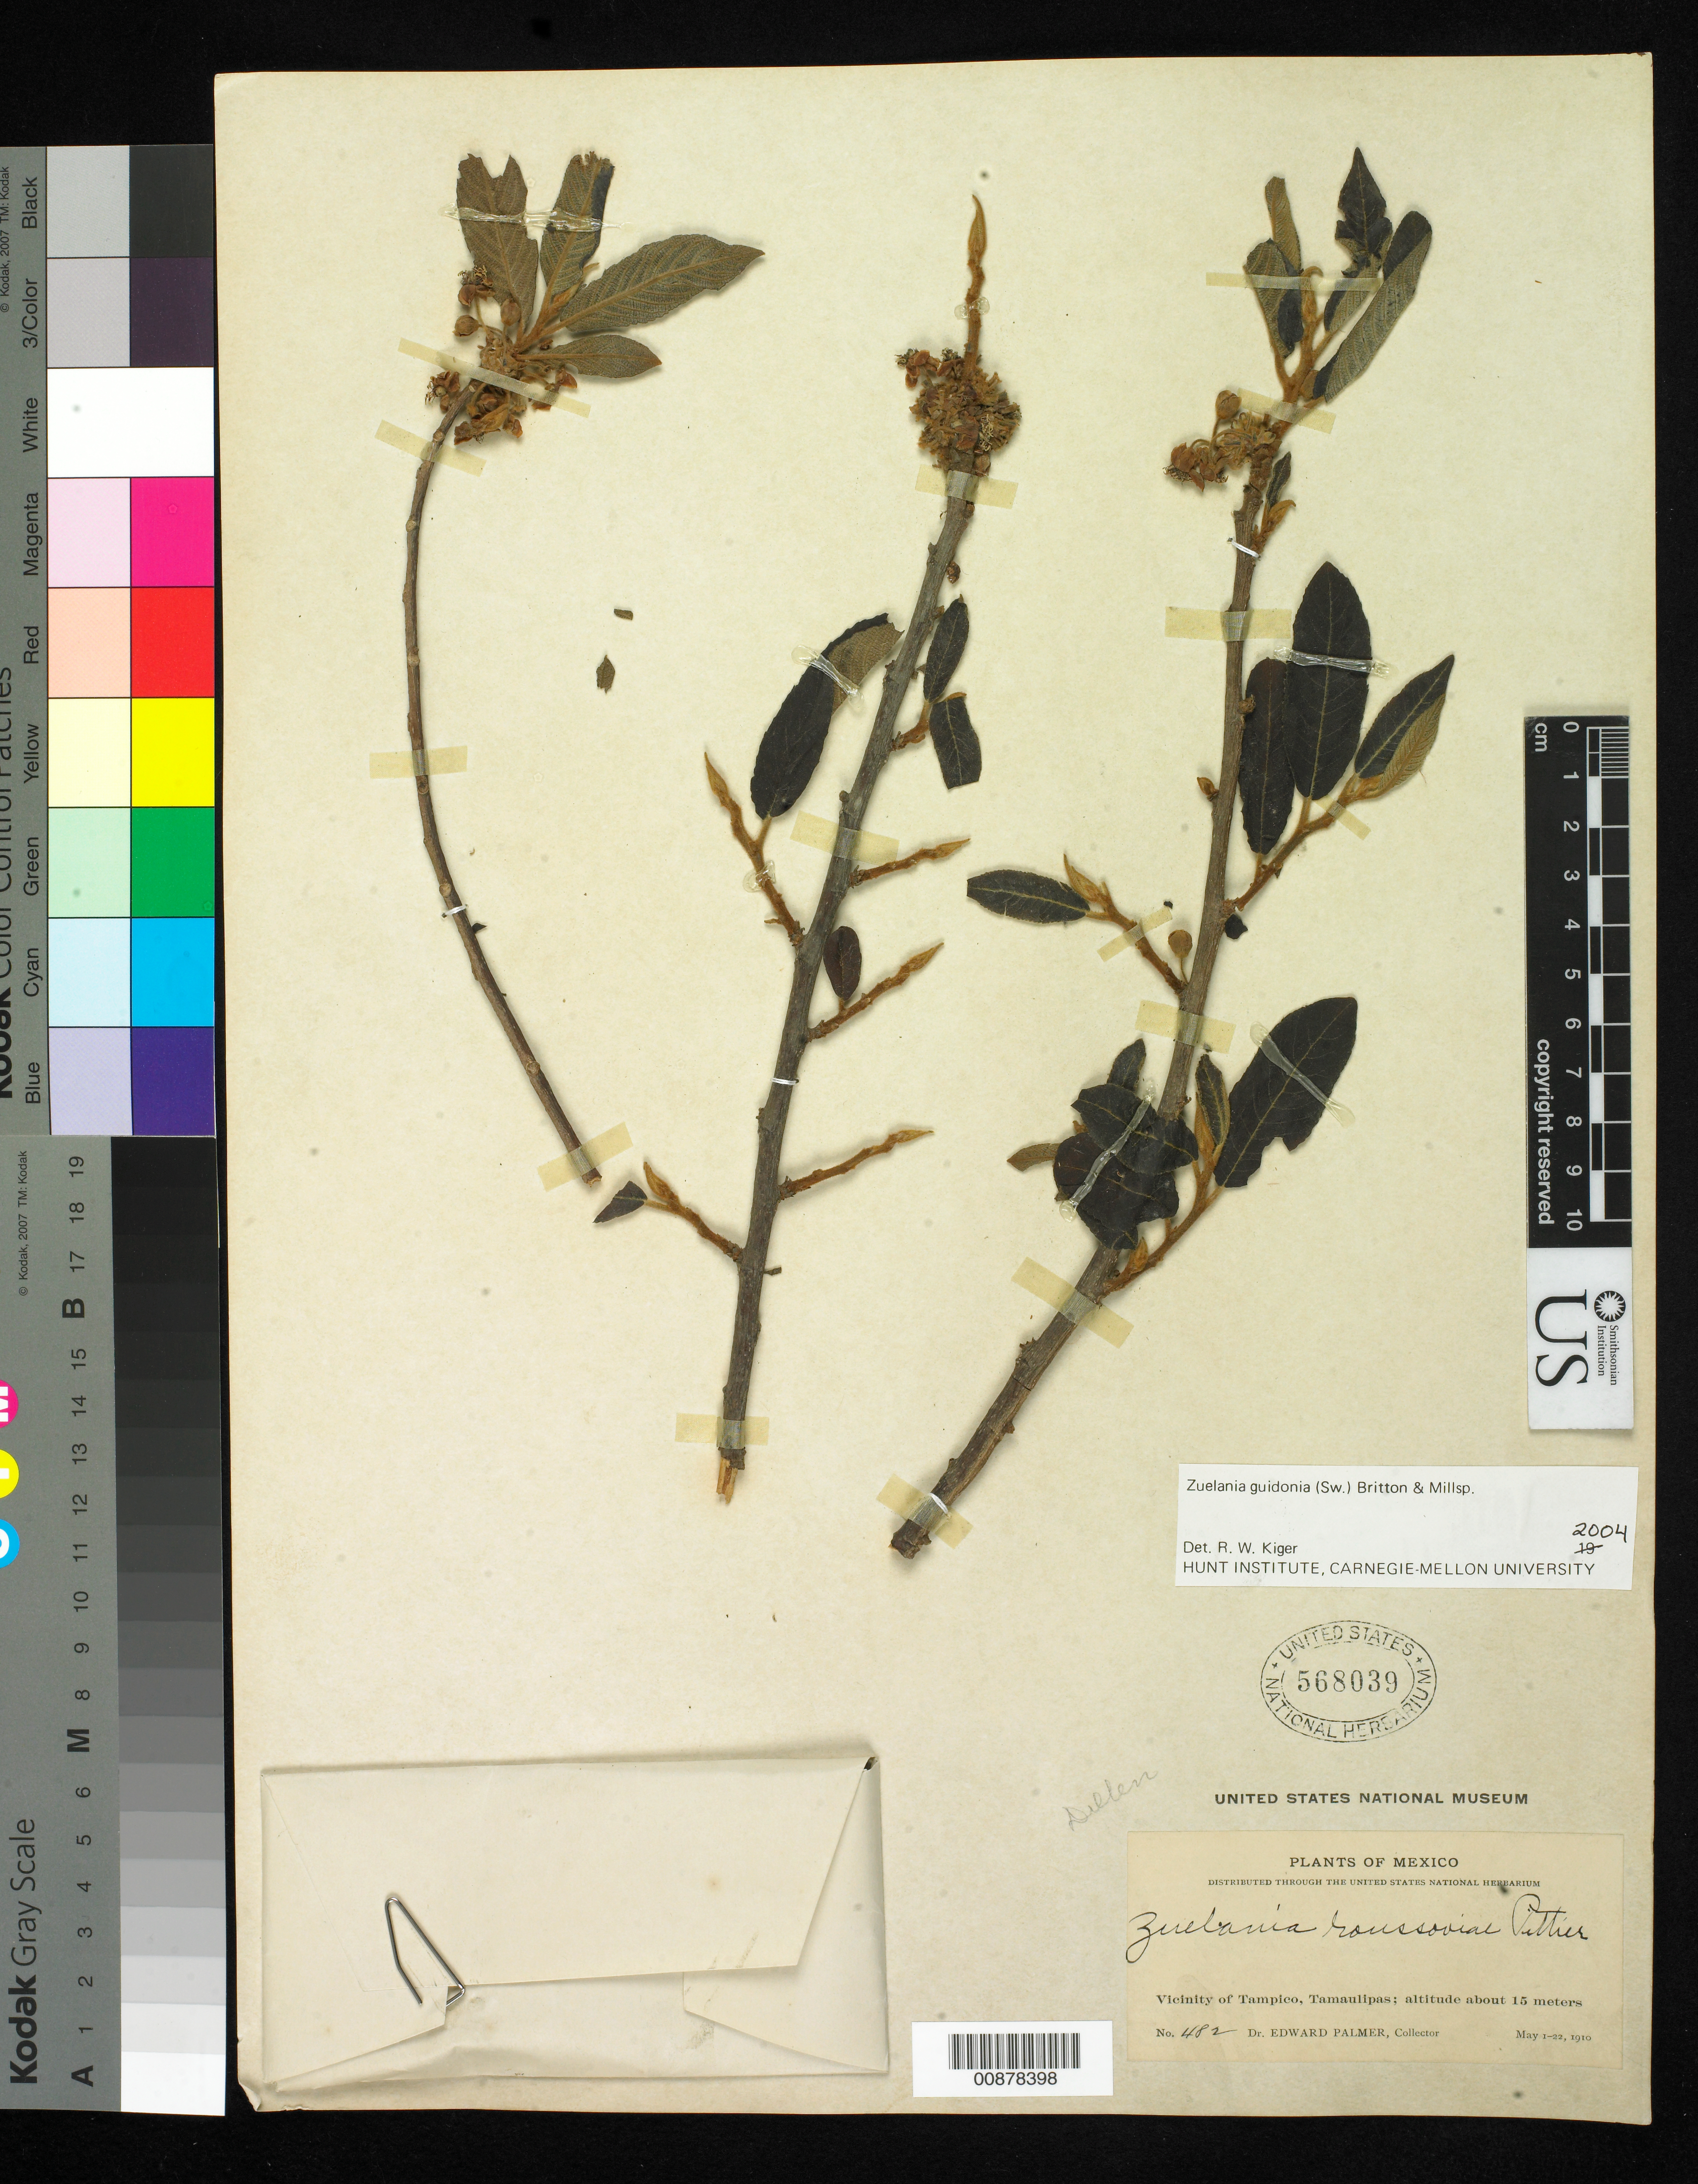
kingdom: Plantae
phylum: Tracheophyta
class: Magnoliopsida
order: Malpighiales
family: Salicaceae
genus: Casearia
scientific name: Casearia laetioides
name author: (A. Rich.) Warb.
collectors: E. Palmer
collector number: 482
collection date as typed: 01 May 1910 to 22 May 1910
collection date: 1910-05-01/1910-05-22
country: Mexico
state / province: Tamaulipas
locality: Vicinity of Tampico, Tamaulipas.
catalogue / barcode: US 568039